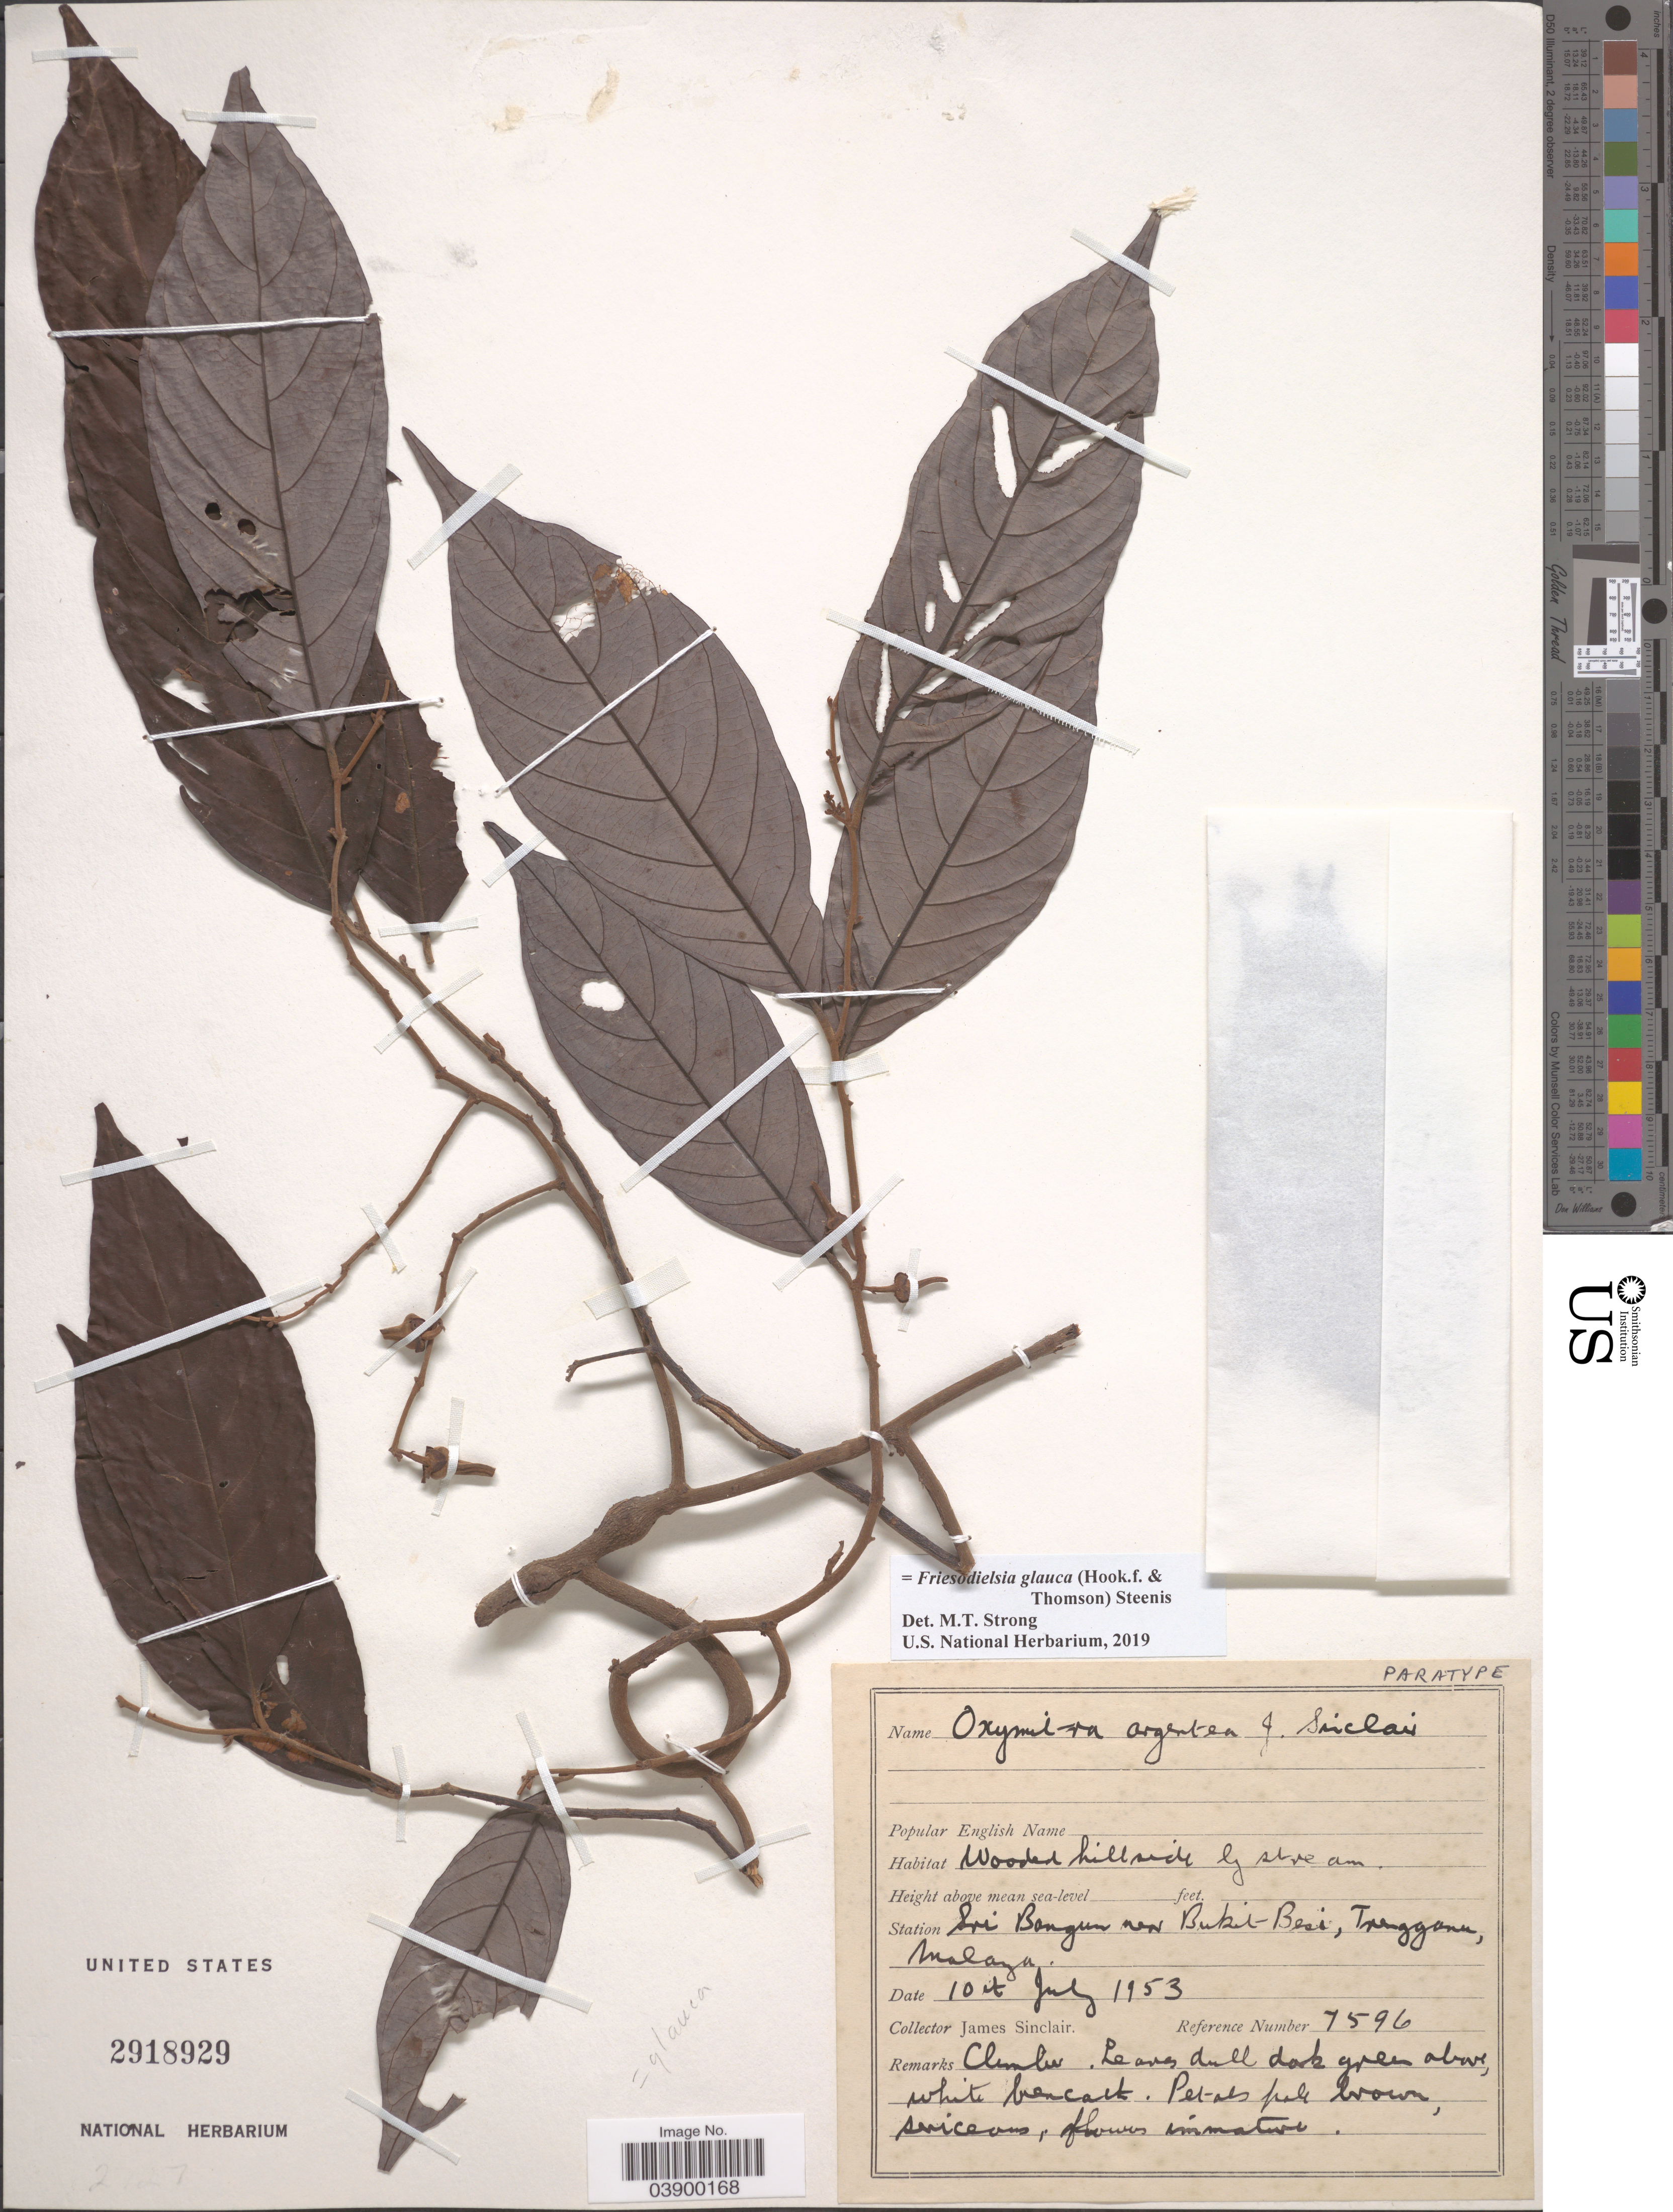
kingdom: Plantae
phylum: Tracheophyta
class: Magnoliopsida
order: Magnoliales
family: Annonaceae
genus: Friesodielsia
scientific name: Friesodielsia glauca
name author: Hook. f. & Thoms.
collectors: J. Sinclair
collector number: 7596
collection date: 1953-07-10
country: Malaysia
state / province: Terengganu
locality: Station Sri Bongum near Bukit Besi, Trengganu, Malaya.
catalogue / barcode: US 2918929